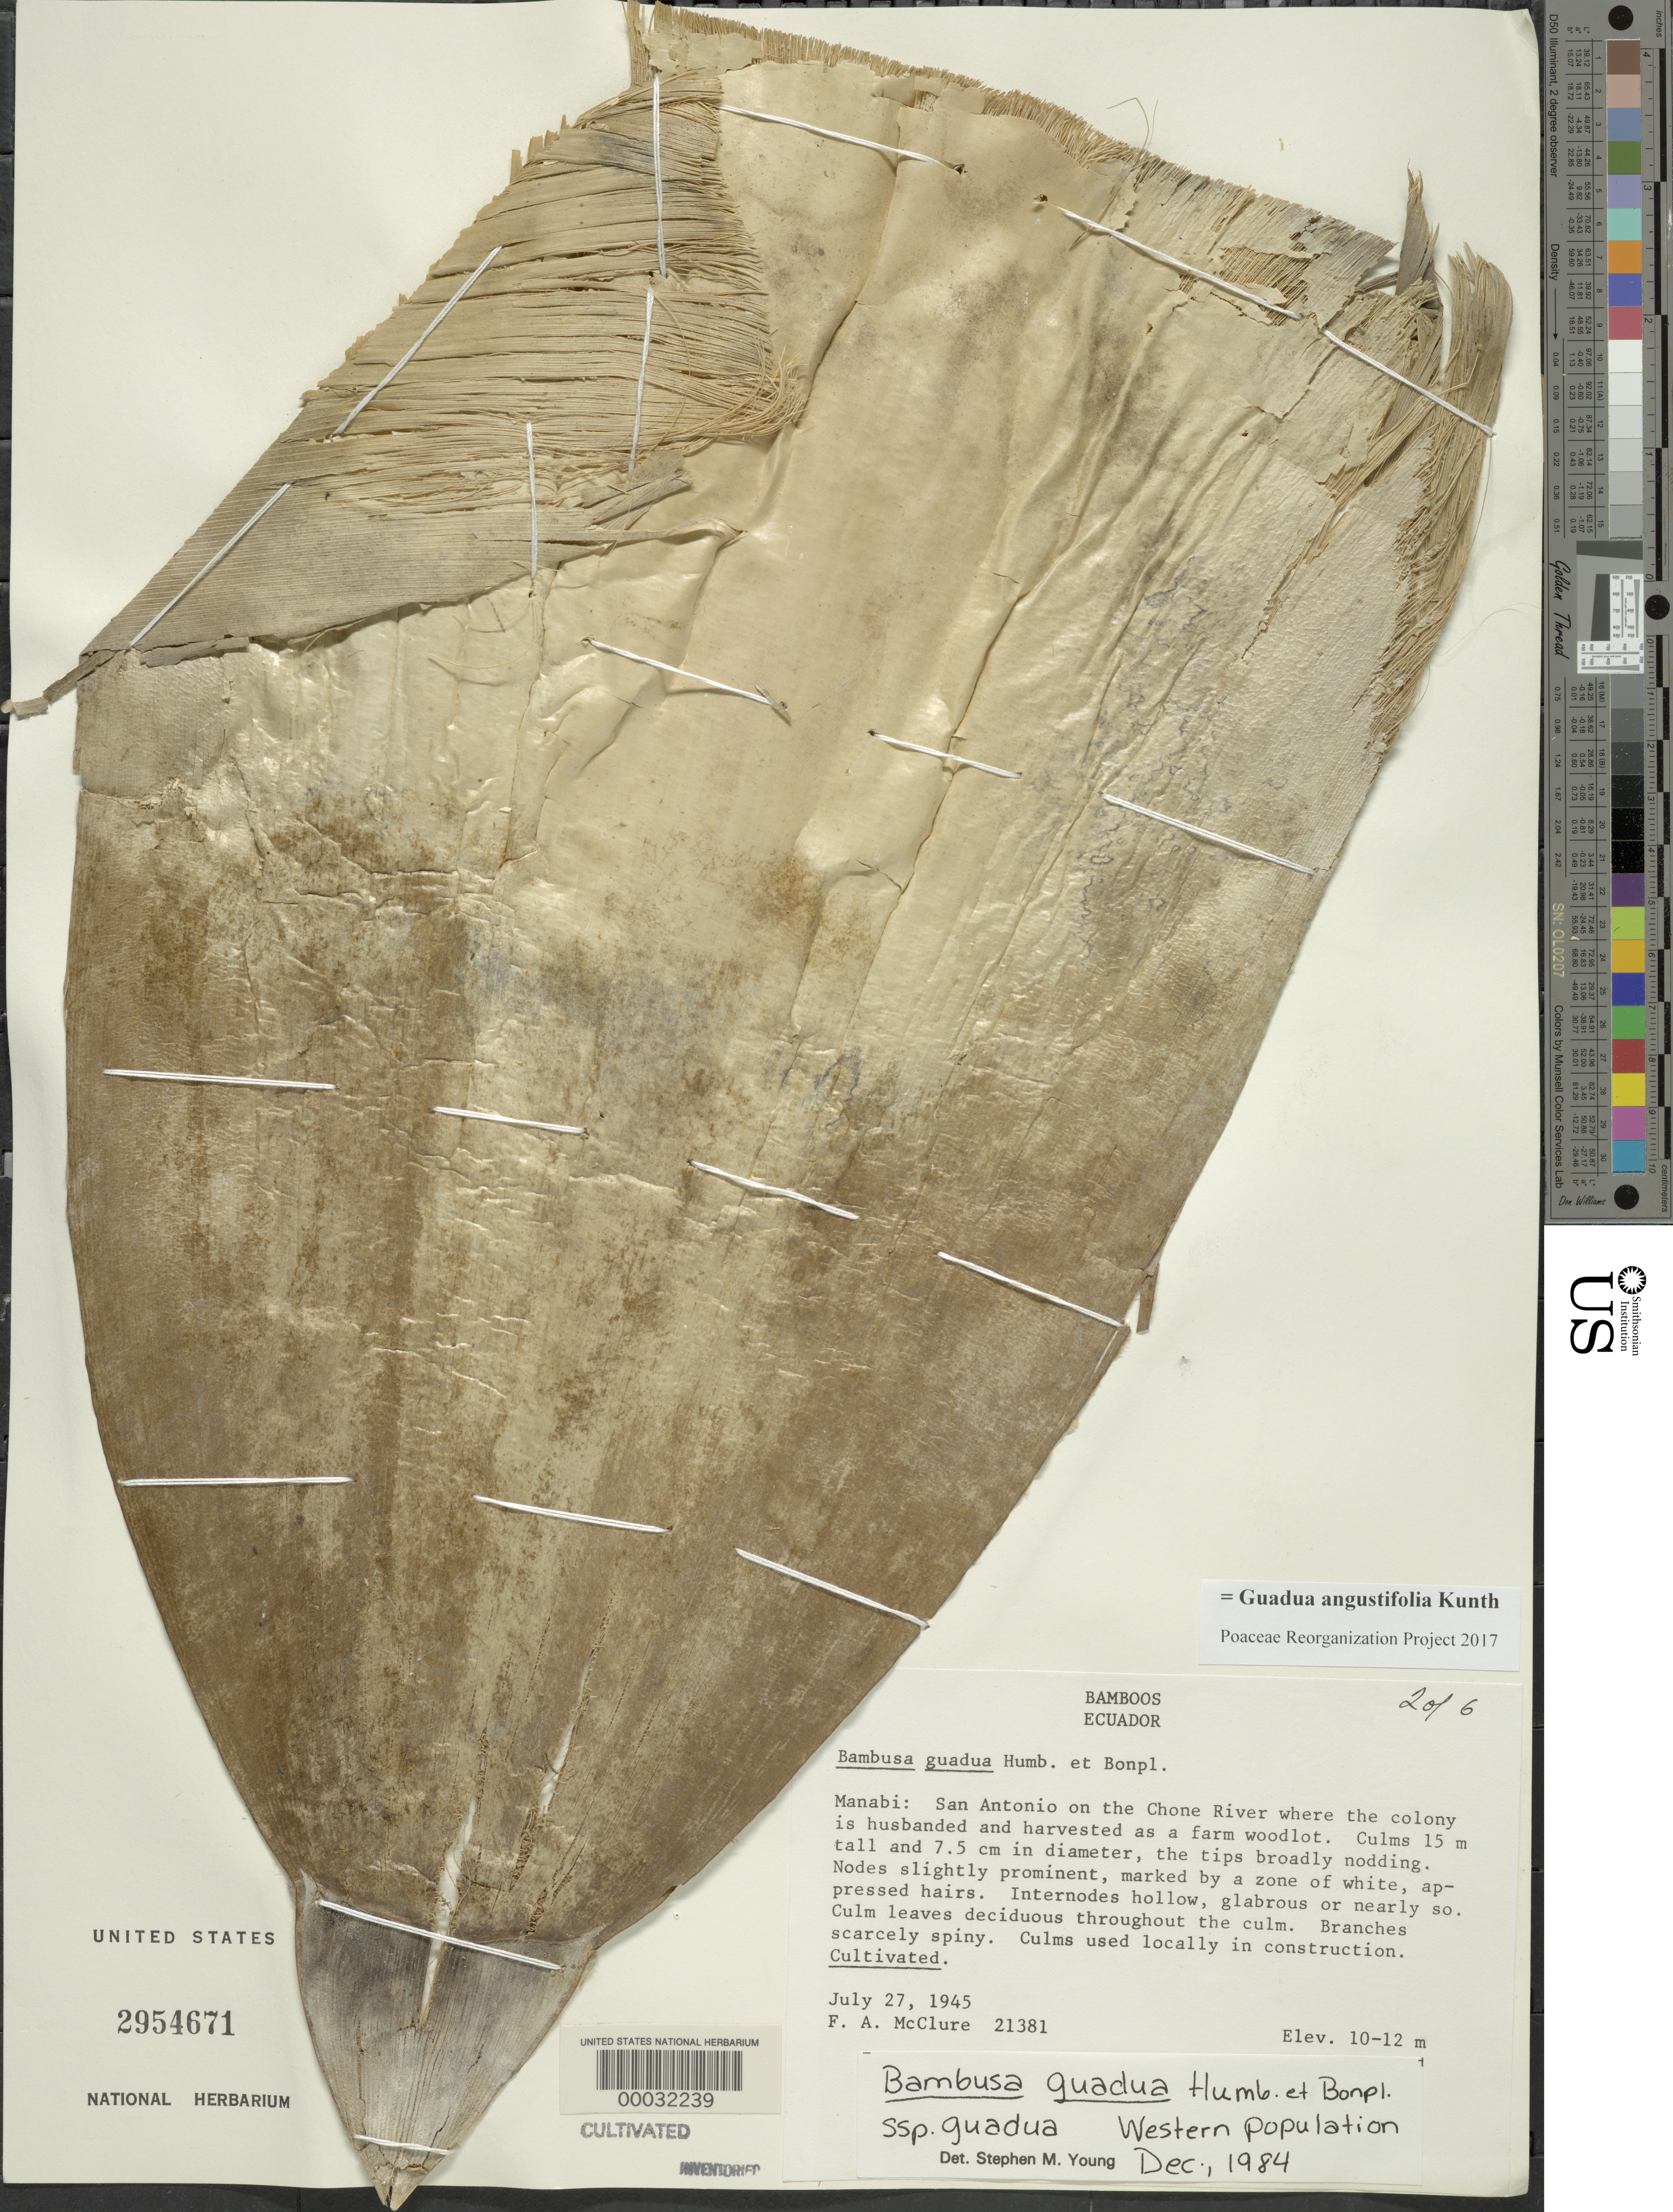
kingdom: Plantae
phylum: Tracheophyta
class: Liliopsida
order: Poales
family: Poaceae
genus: Guadua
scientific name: Guadua angustifolia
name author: Kunth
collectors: F. A. McClure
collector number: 21381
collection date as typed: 27 Jul 1945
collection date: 1945-07-27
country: Ecuador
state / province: Manabí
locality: San Antonio, Chone River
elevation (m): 10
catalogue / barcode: US 2954671